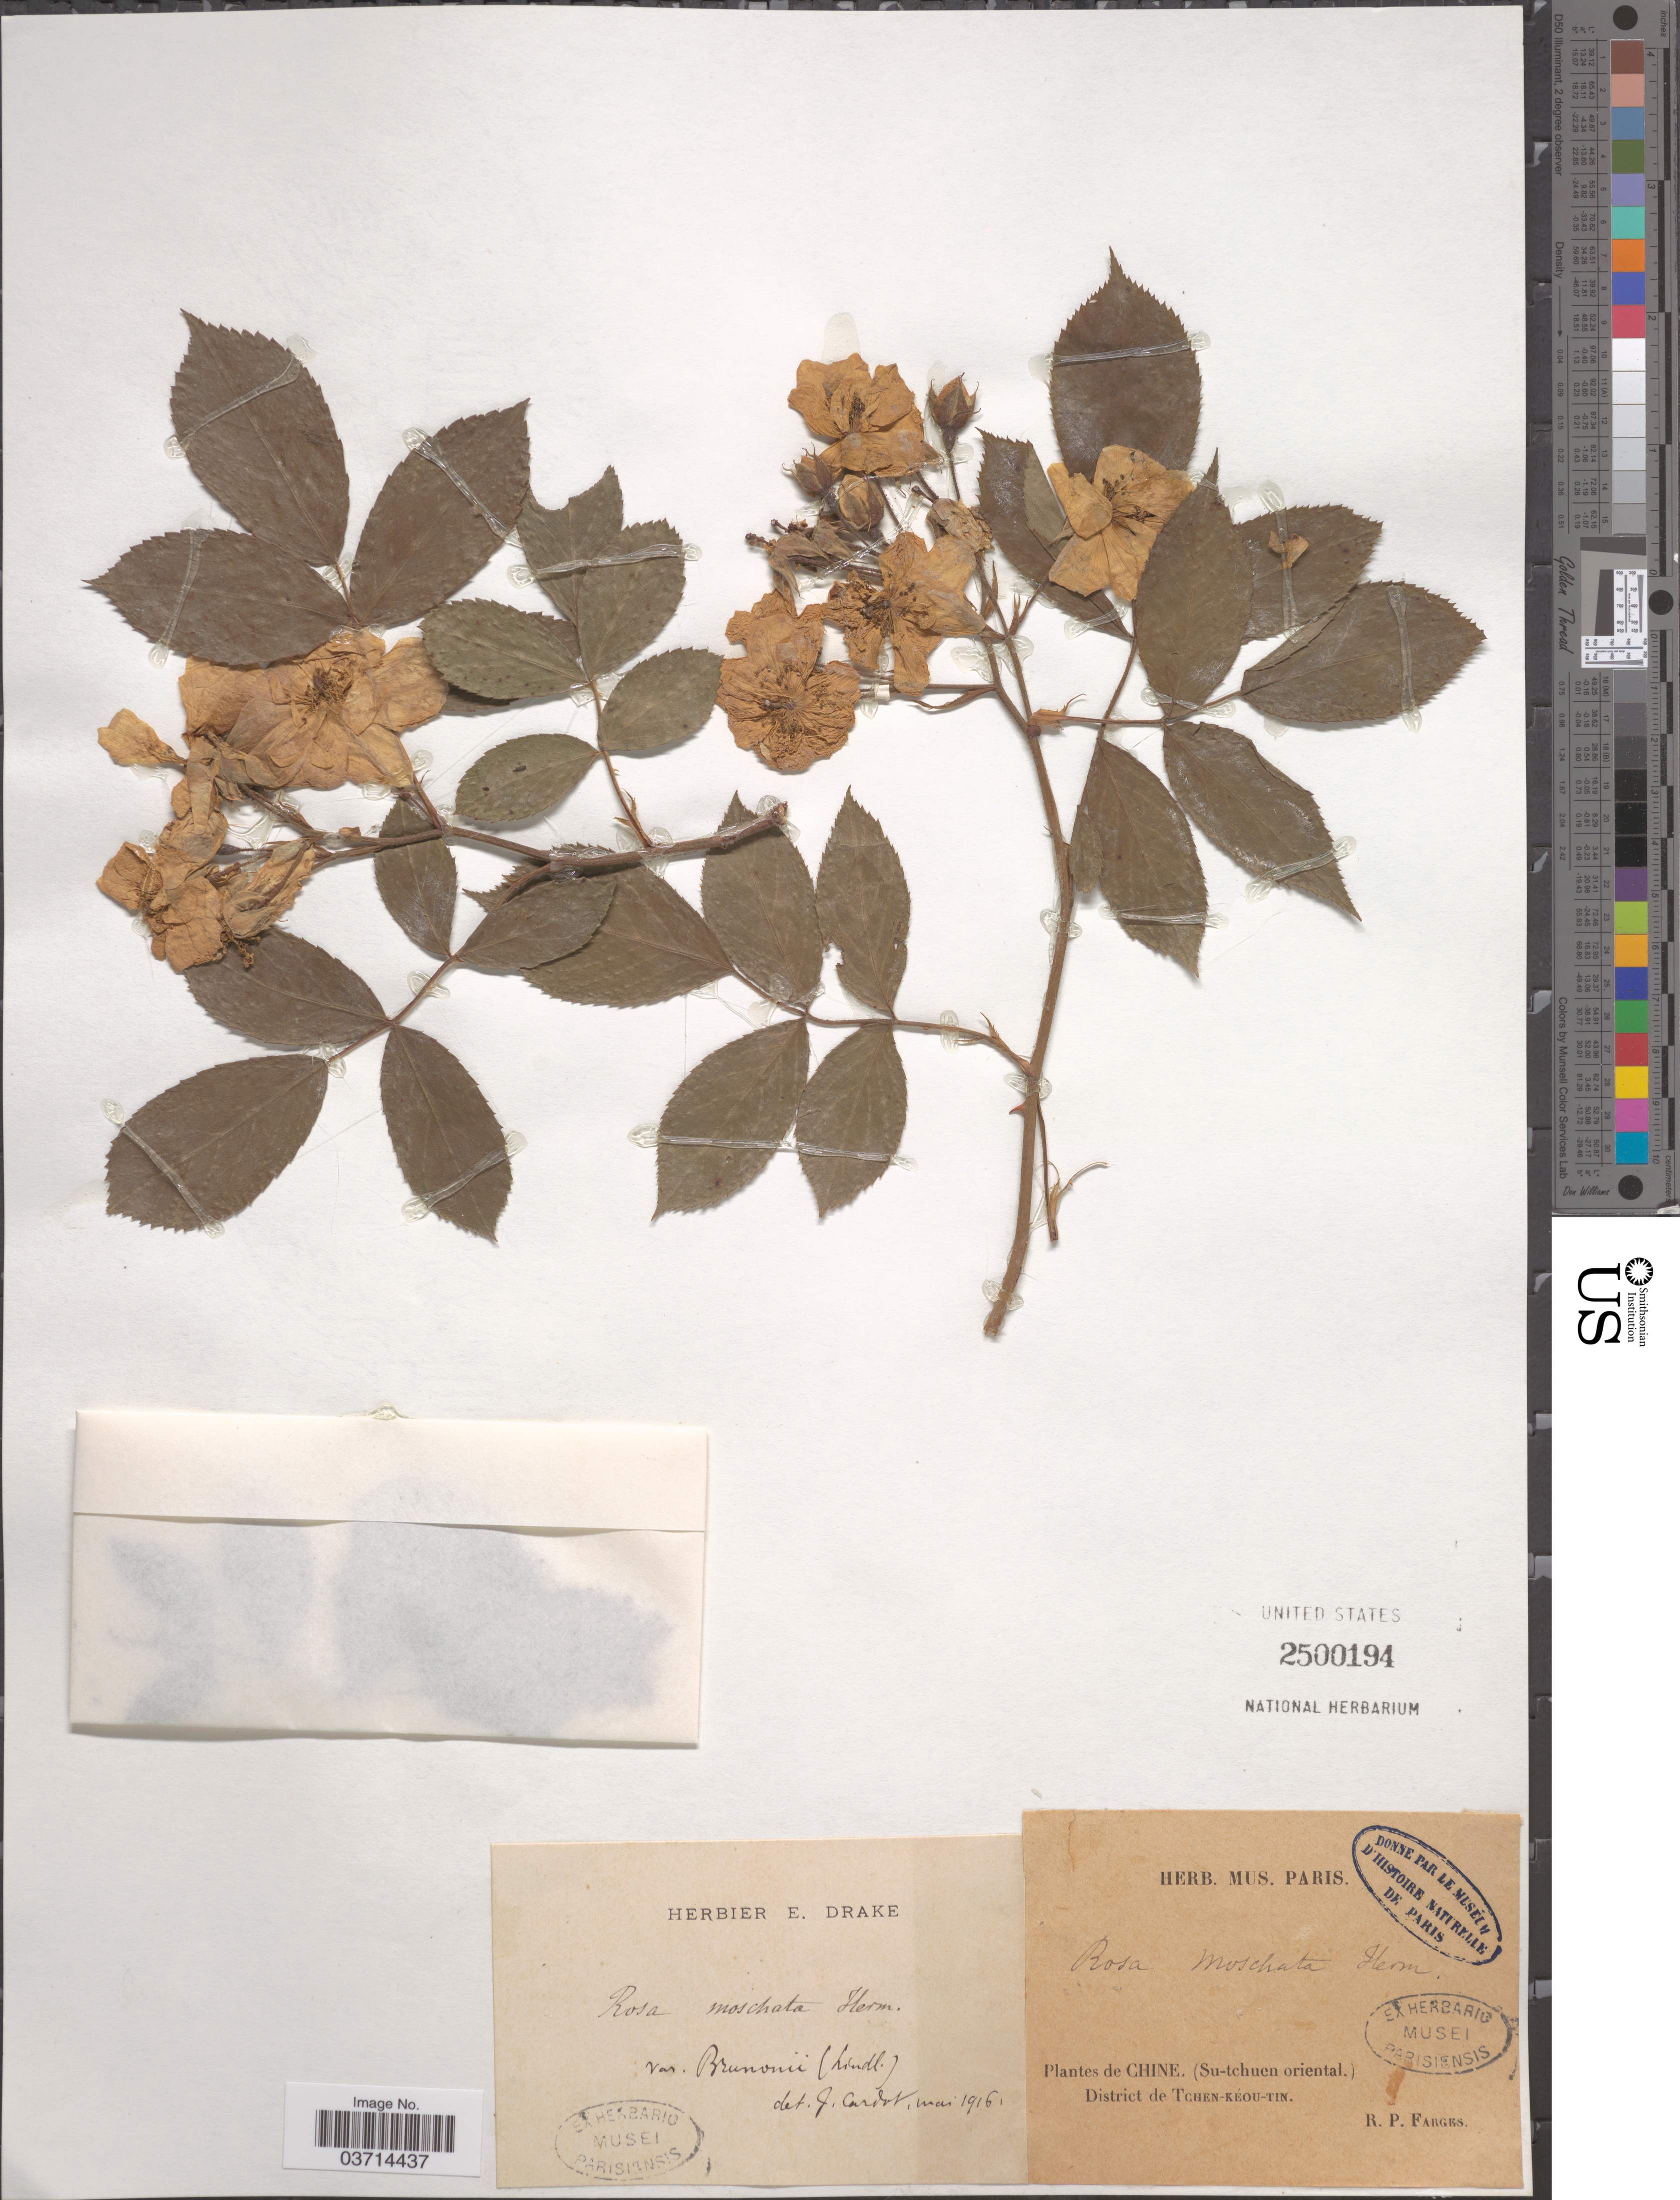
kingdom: Plantae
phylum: Tracheophyta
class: Magnoliopsida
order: Rosales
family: Rosaceae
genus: Rosa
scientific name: Rosa brunonii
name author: Lindl.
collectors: R. Farges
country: China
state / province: Sichuan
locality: Chine (Su-tchuen oriental.) District de Tchen-kéou-tin.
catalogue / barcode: US 2500194